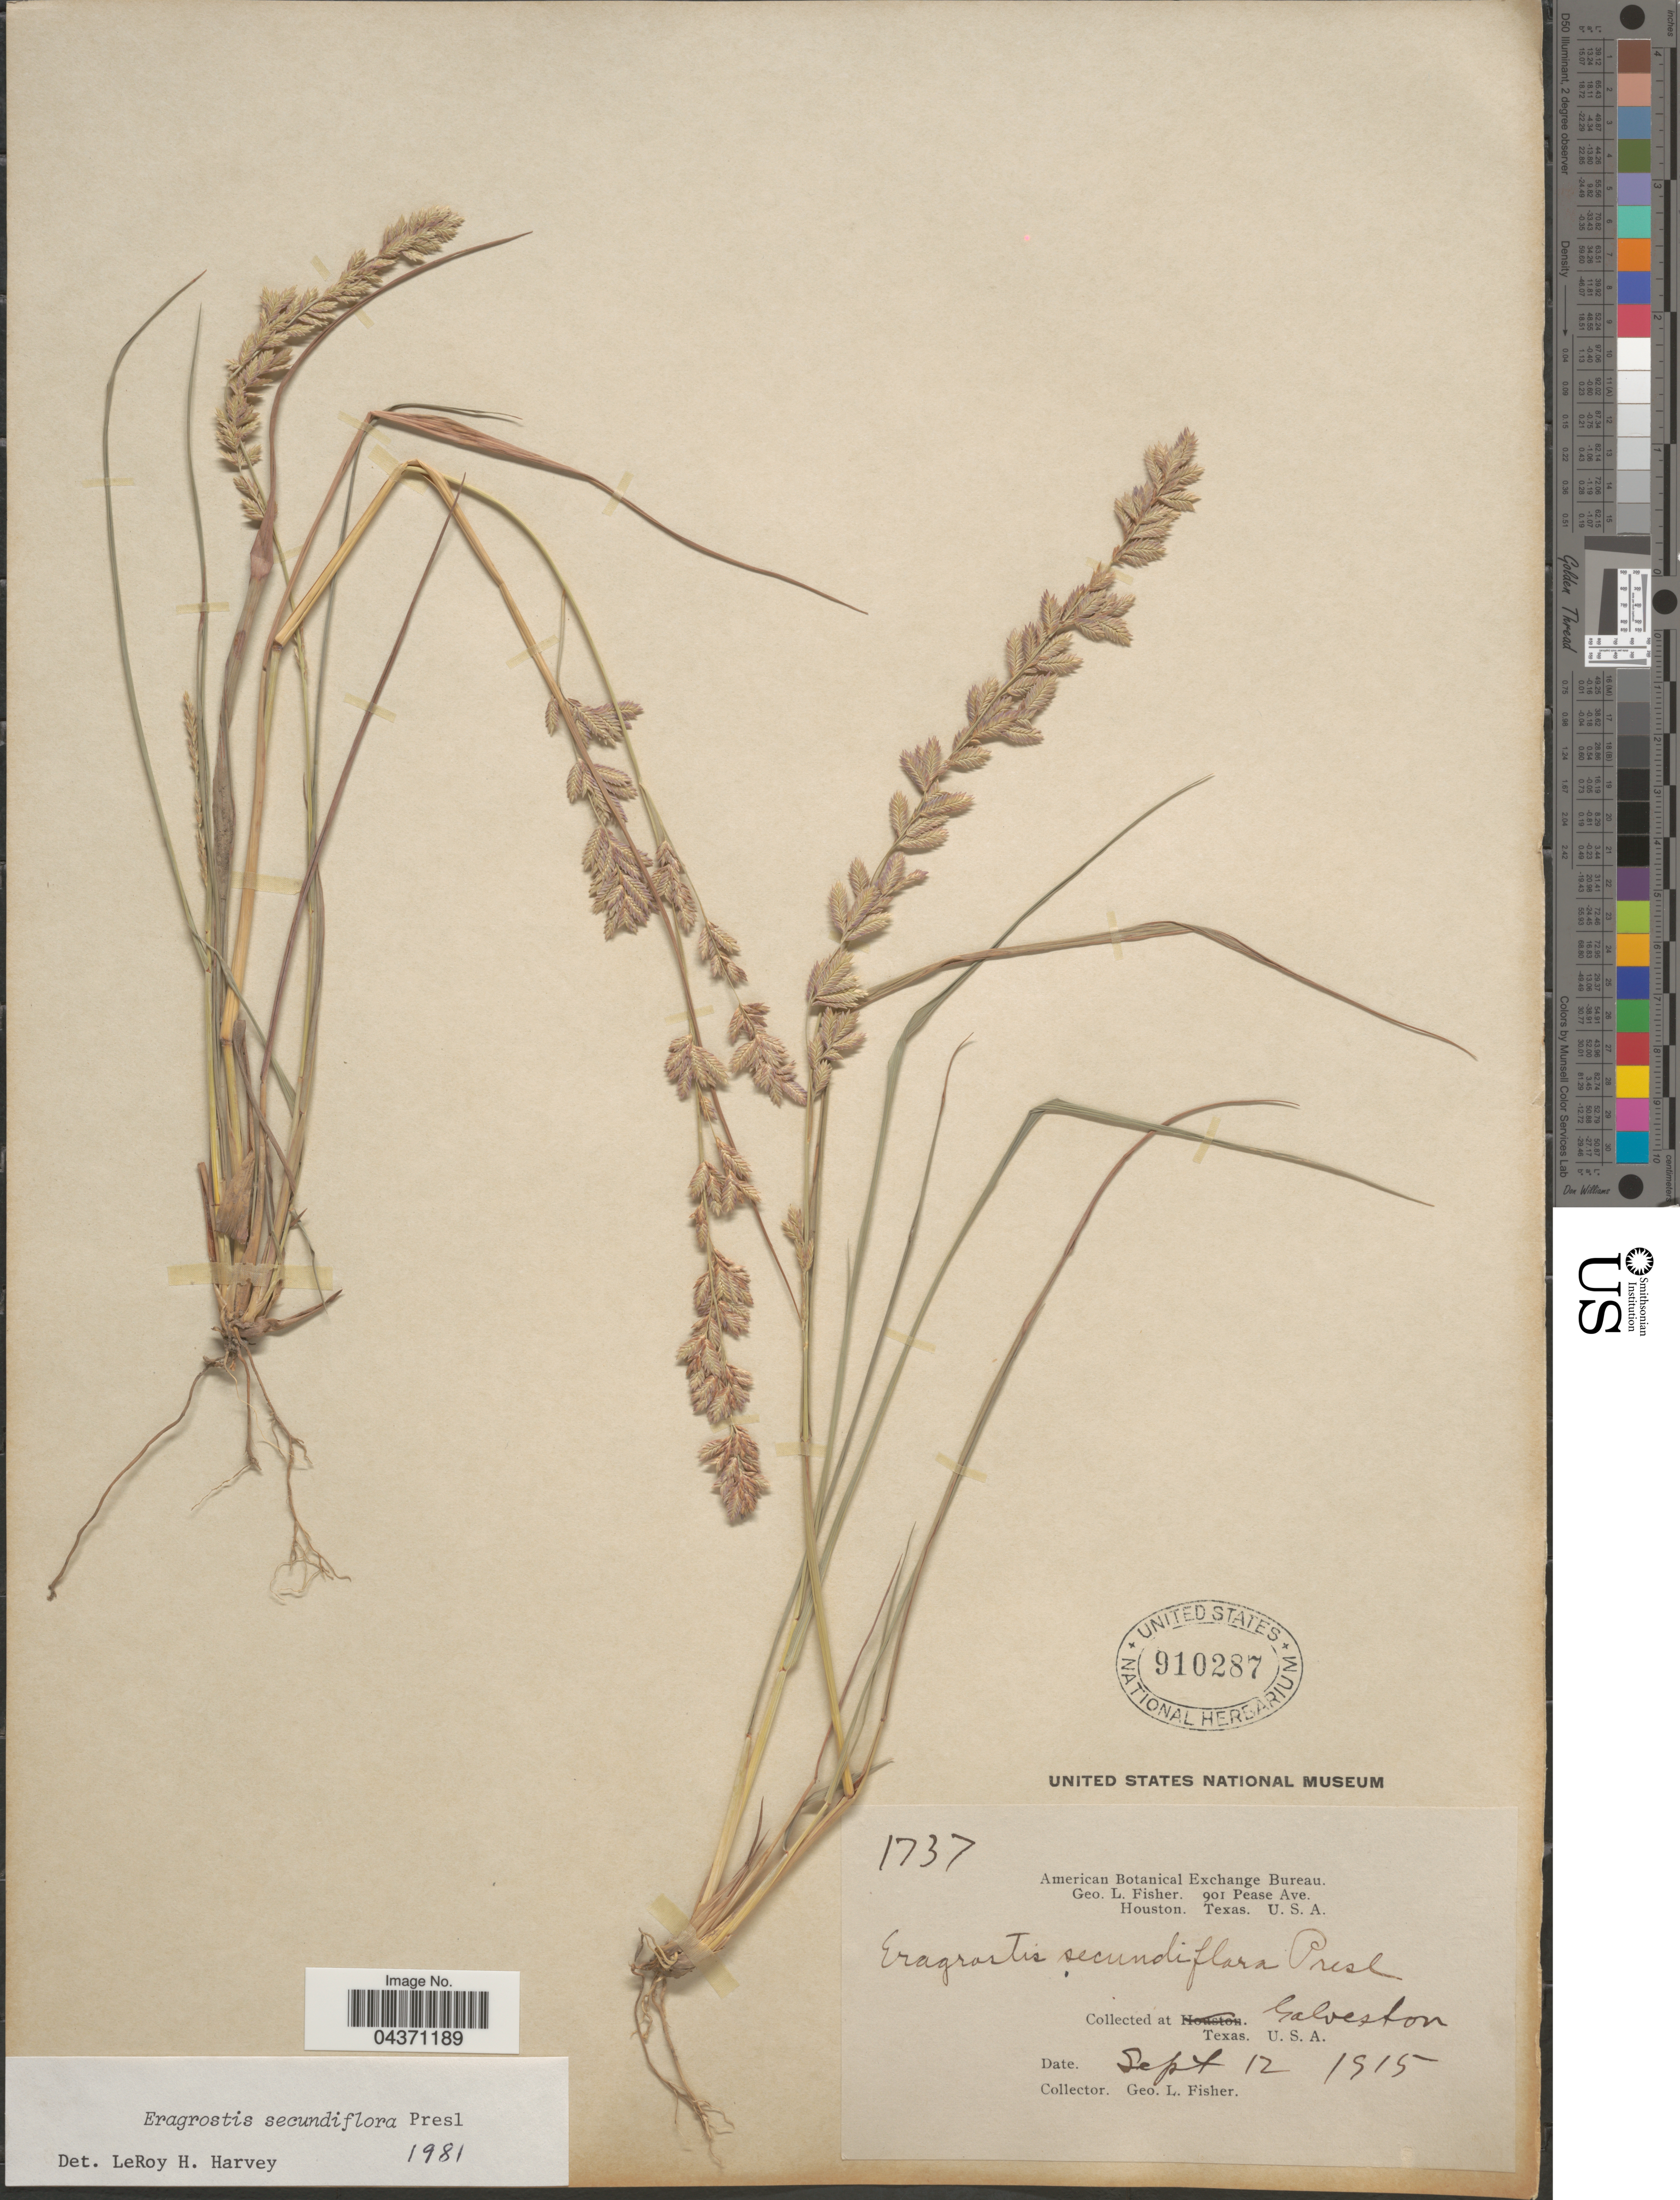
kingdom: Plantae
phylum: Tracheophyta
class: Liliopsida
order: Poales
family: Poaceae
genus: Eragrostis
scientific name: Eragrostis secundiflora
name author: J. Presl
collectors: G. L. Fisher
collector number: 1737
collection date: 1915-09-12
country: United States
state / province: Texas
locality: Galveston.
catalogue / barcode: US 910287